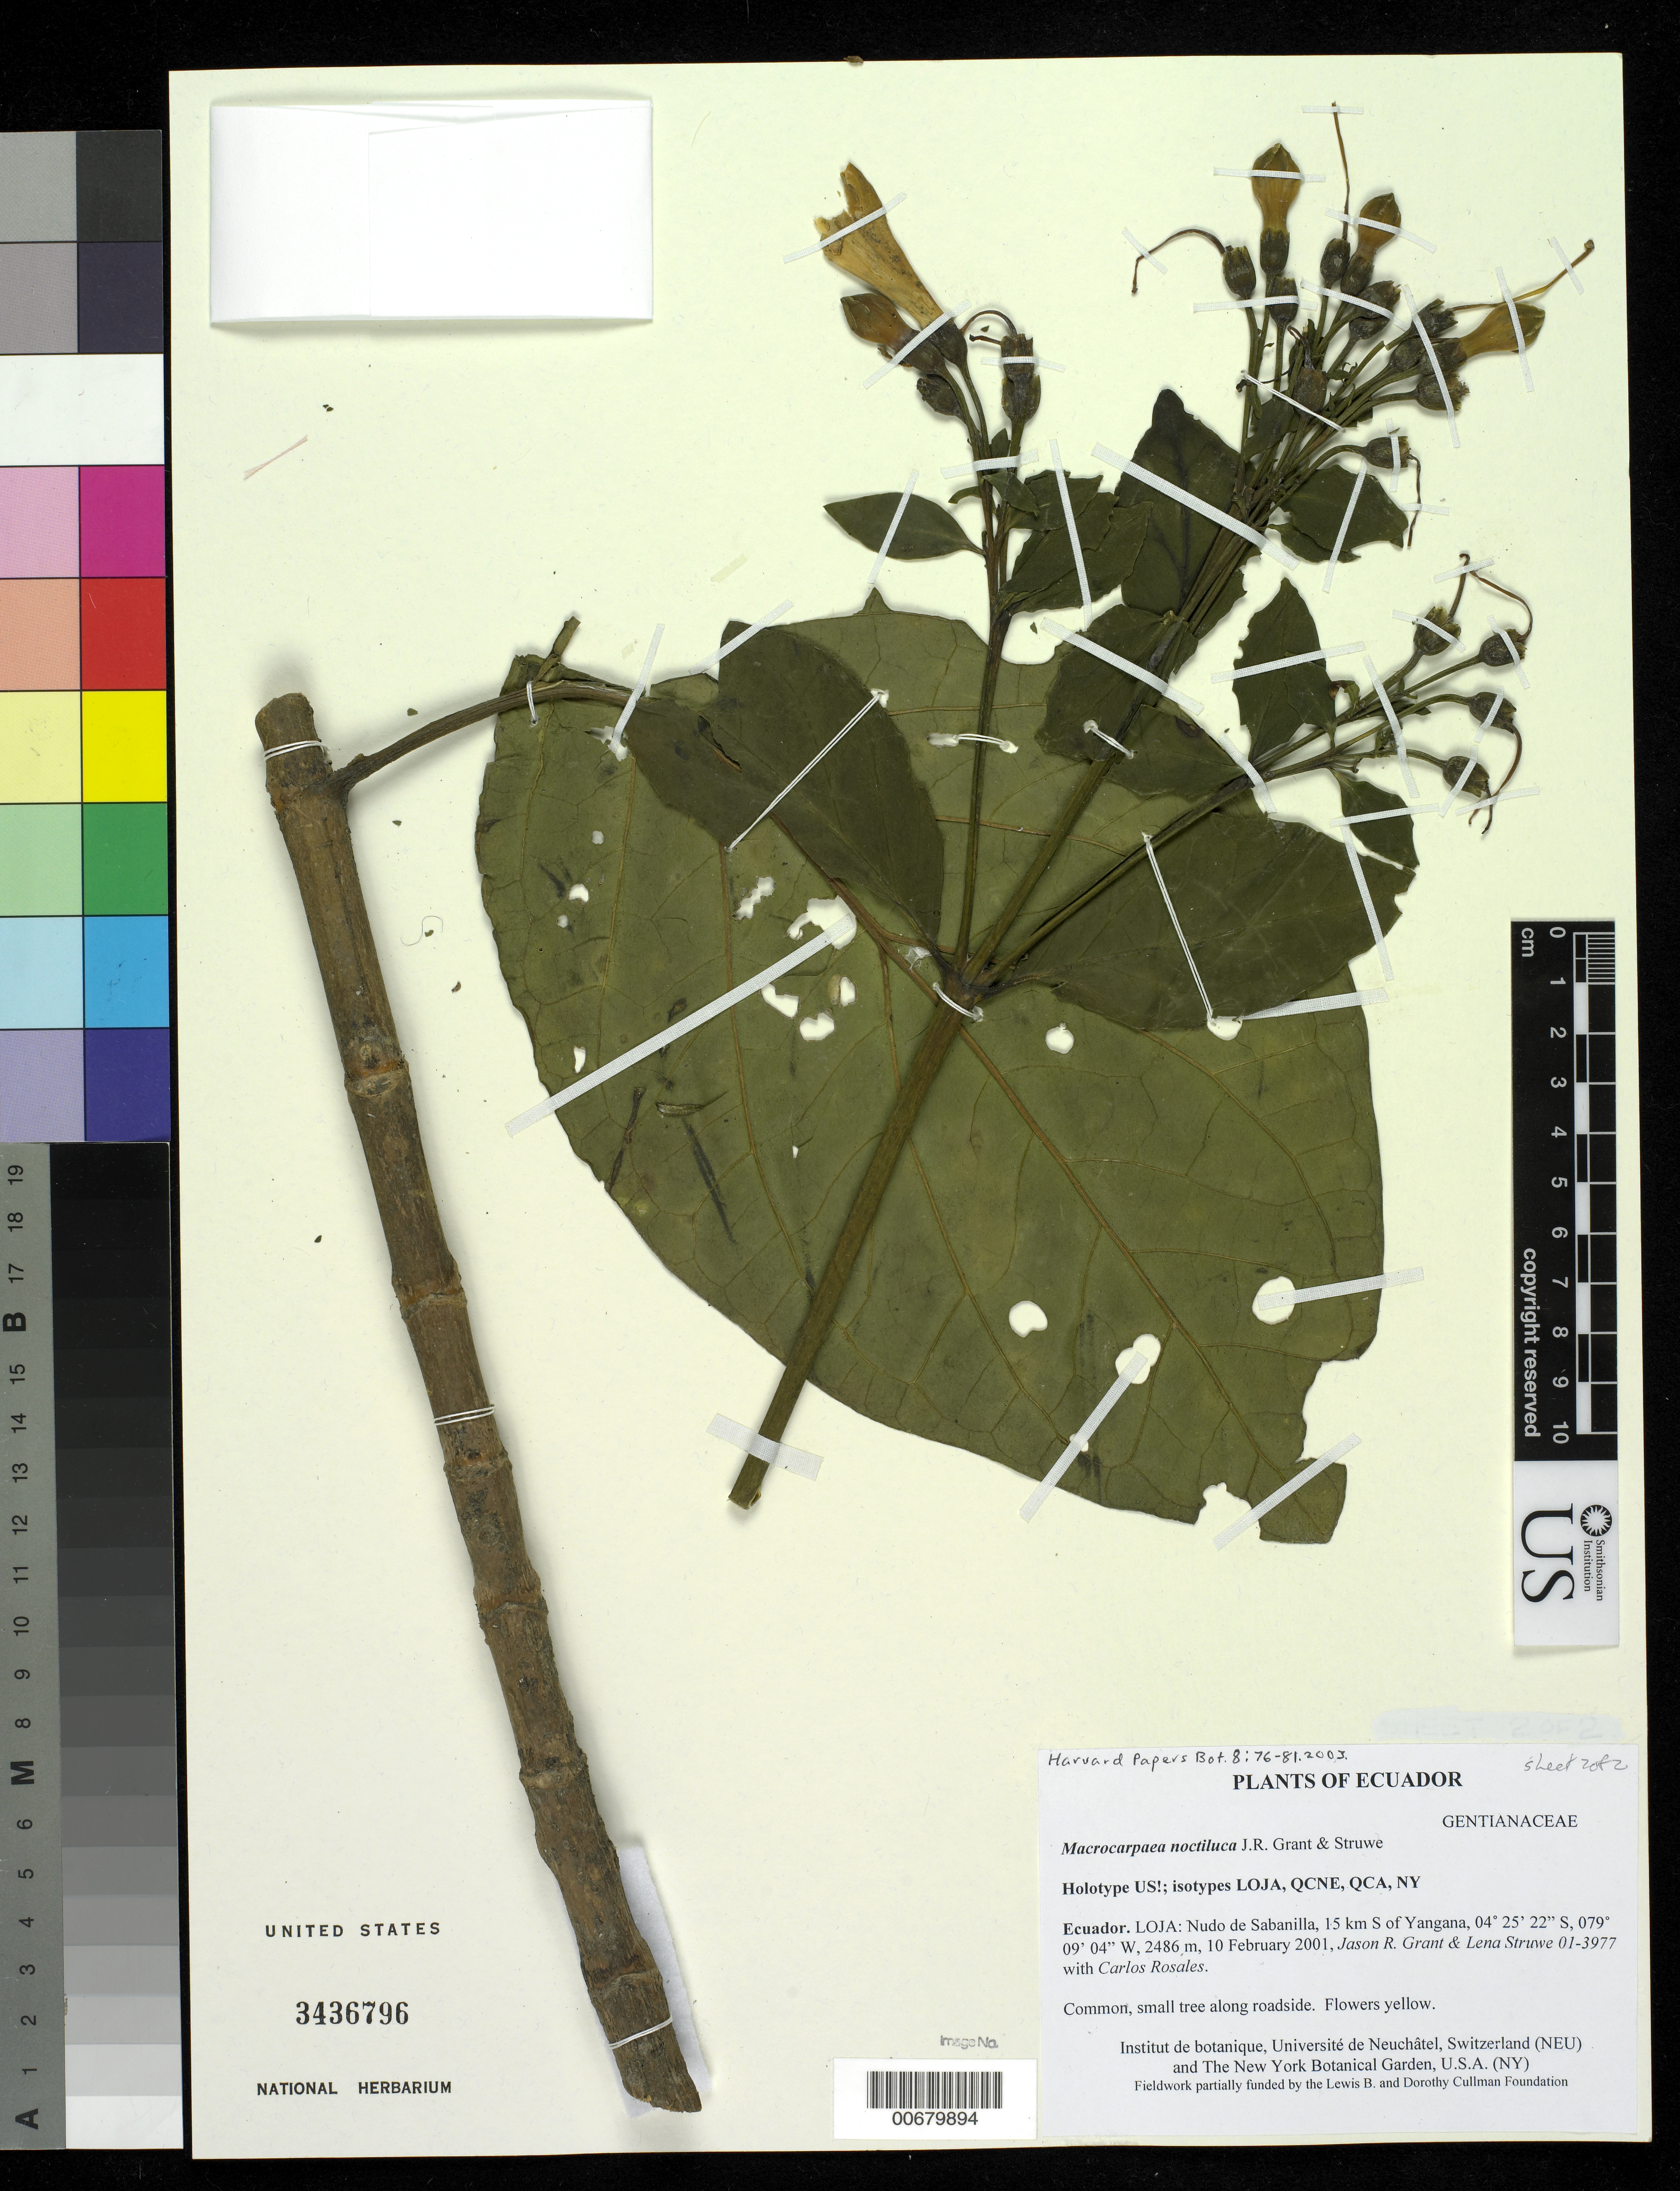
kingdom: Plantae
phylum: Tracheophyta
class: Magnoliopsida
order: Gentianales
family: Gentianaceae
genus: Macrocarpaea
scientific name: Macrocarpaea noctiluca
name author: J.R. Grant & Struwe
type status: Holotype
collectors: J. R. Grant, L. Struwe & M. Rosales C.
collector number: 01-3977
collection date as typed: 10 Feb 2001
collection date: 2001-02-10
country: Ecuador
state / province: Loja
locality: Nudo de Sabanilla, 15 km S of Yangana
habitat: Common, small tree along roadside.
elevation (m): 2486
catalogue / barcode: US 3436796